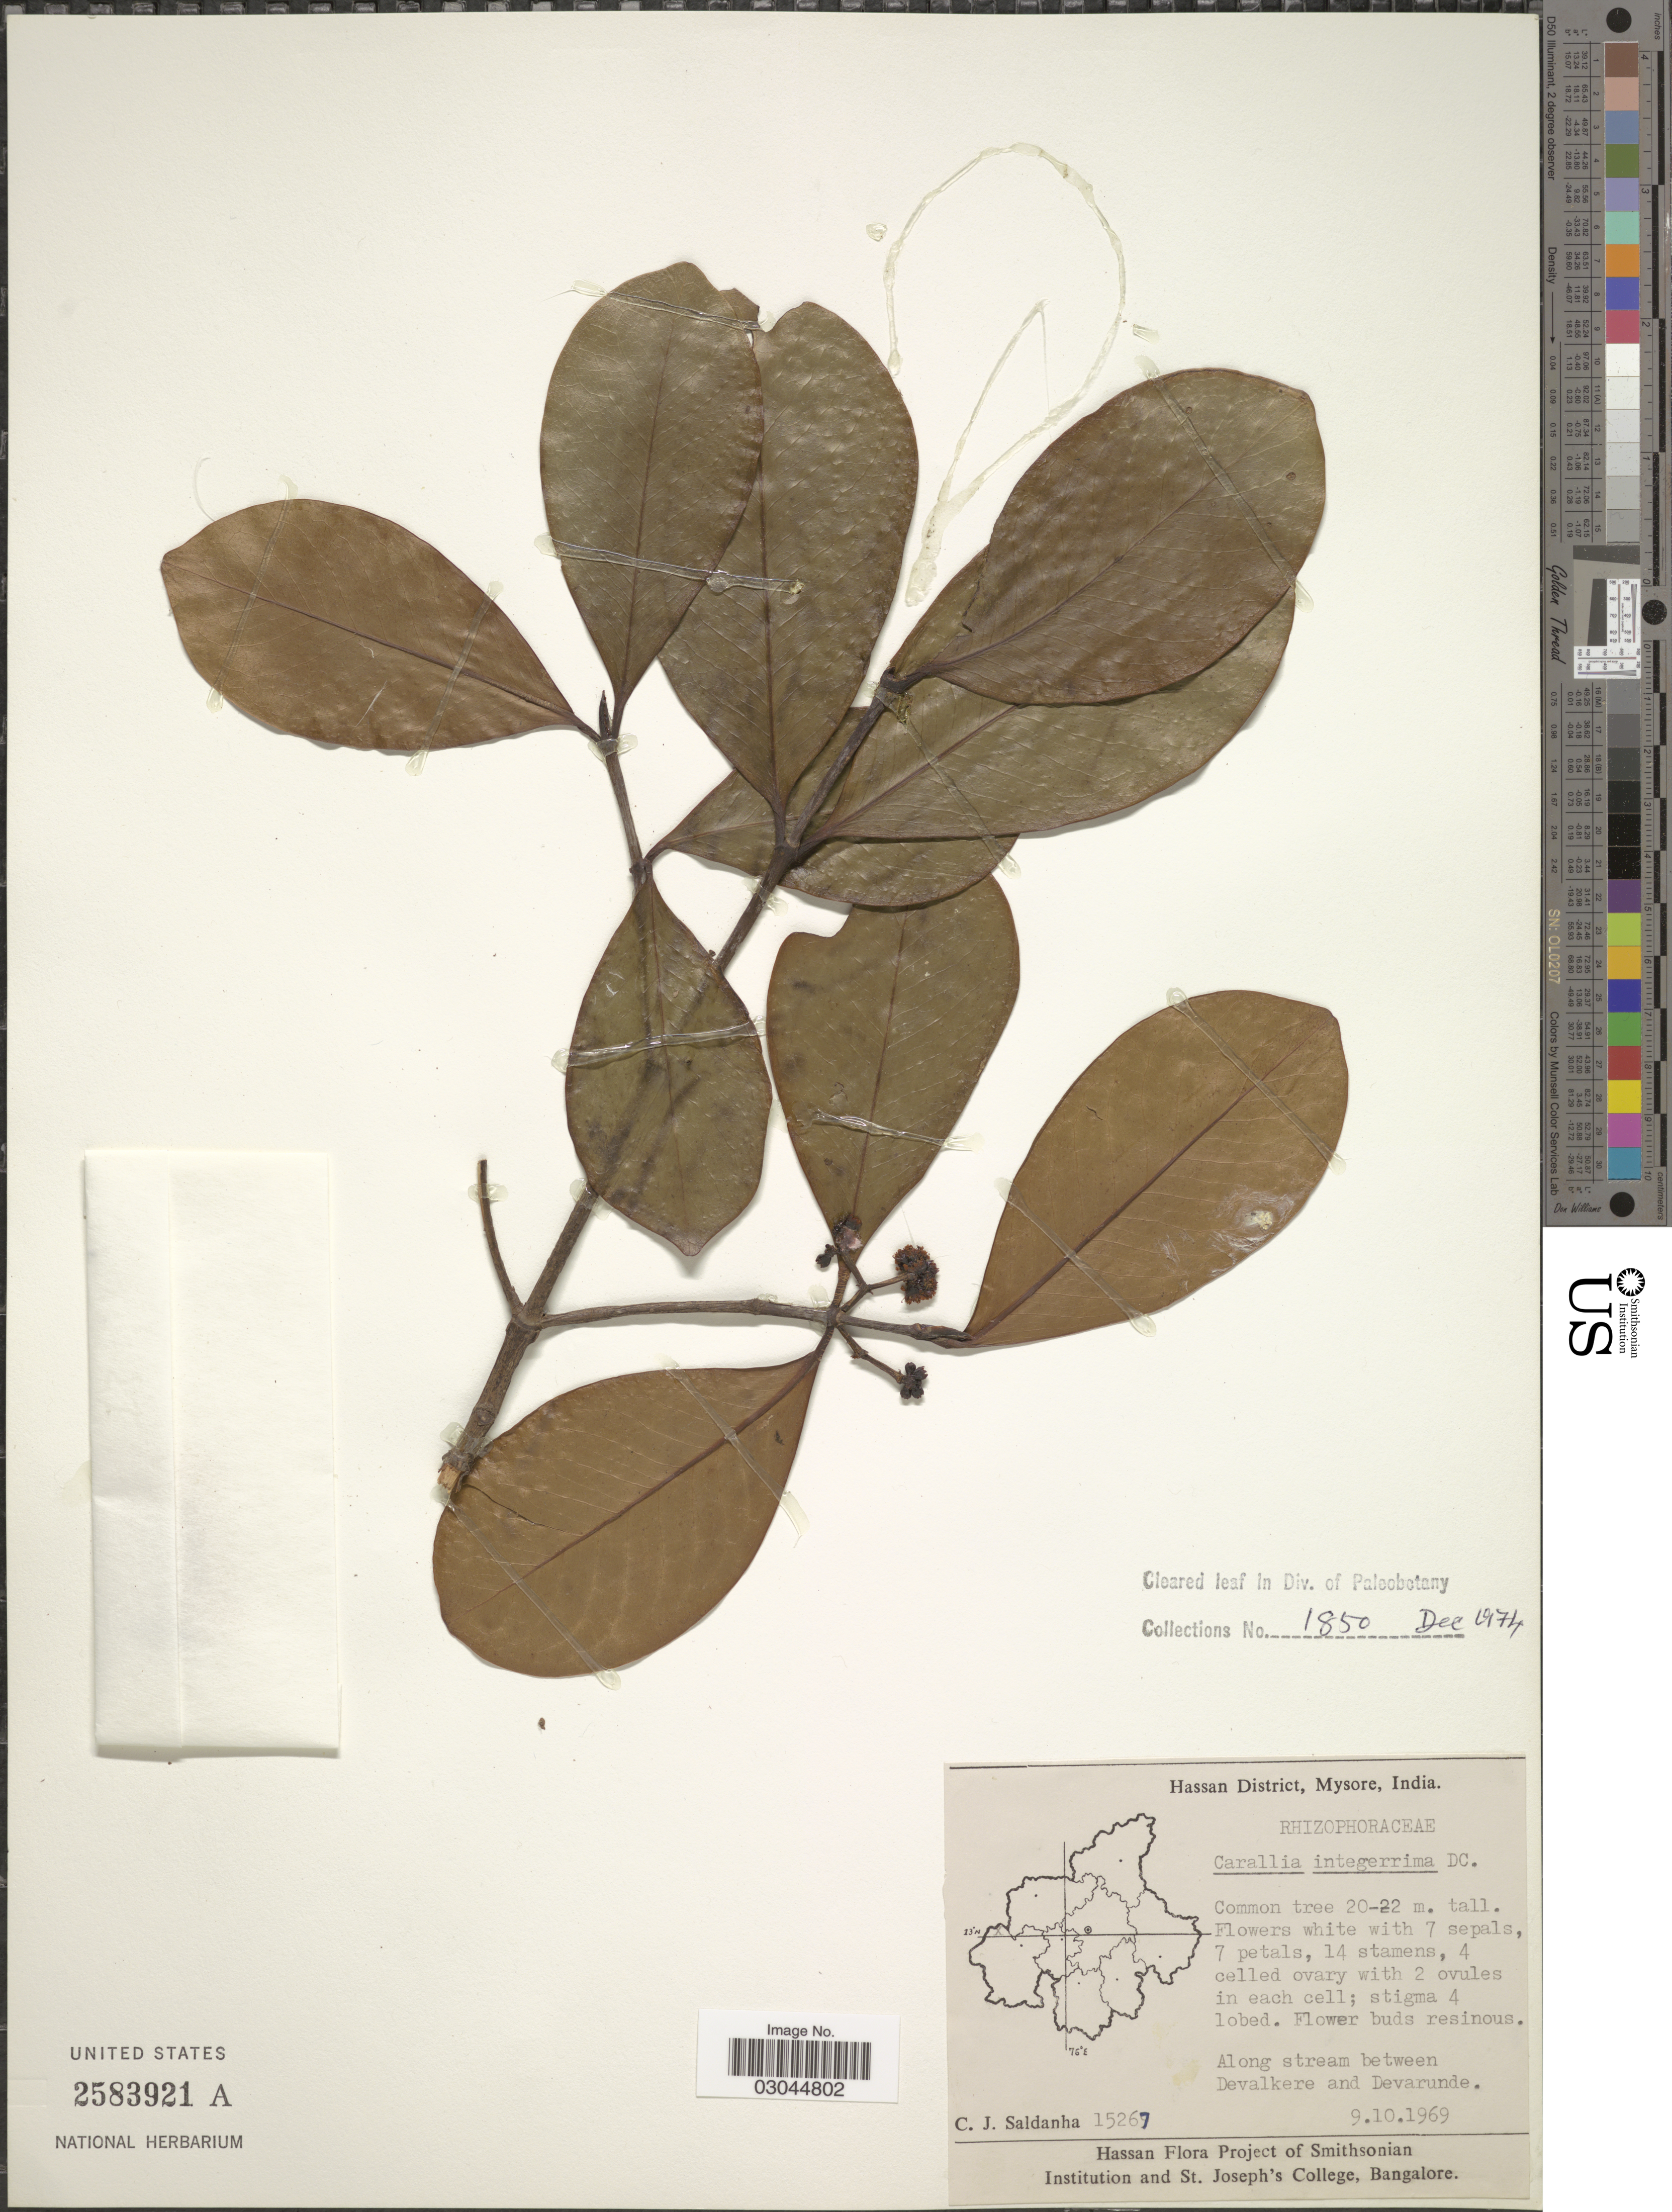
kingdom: Plantae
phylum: Tracheophyta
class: Magnoliopsida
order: Malpighiales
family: Rhizophoraceae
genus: Carallia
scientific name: Carallia integerrima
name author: DC.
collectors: C. J. Saldanha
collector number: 15267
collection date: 1969-10-09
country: India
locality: Hassan District, Mysore. Along stream between Devalkere and Devarunde.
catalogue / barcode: US 2583921A